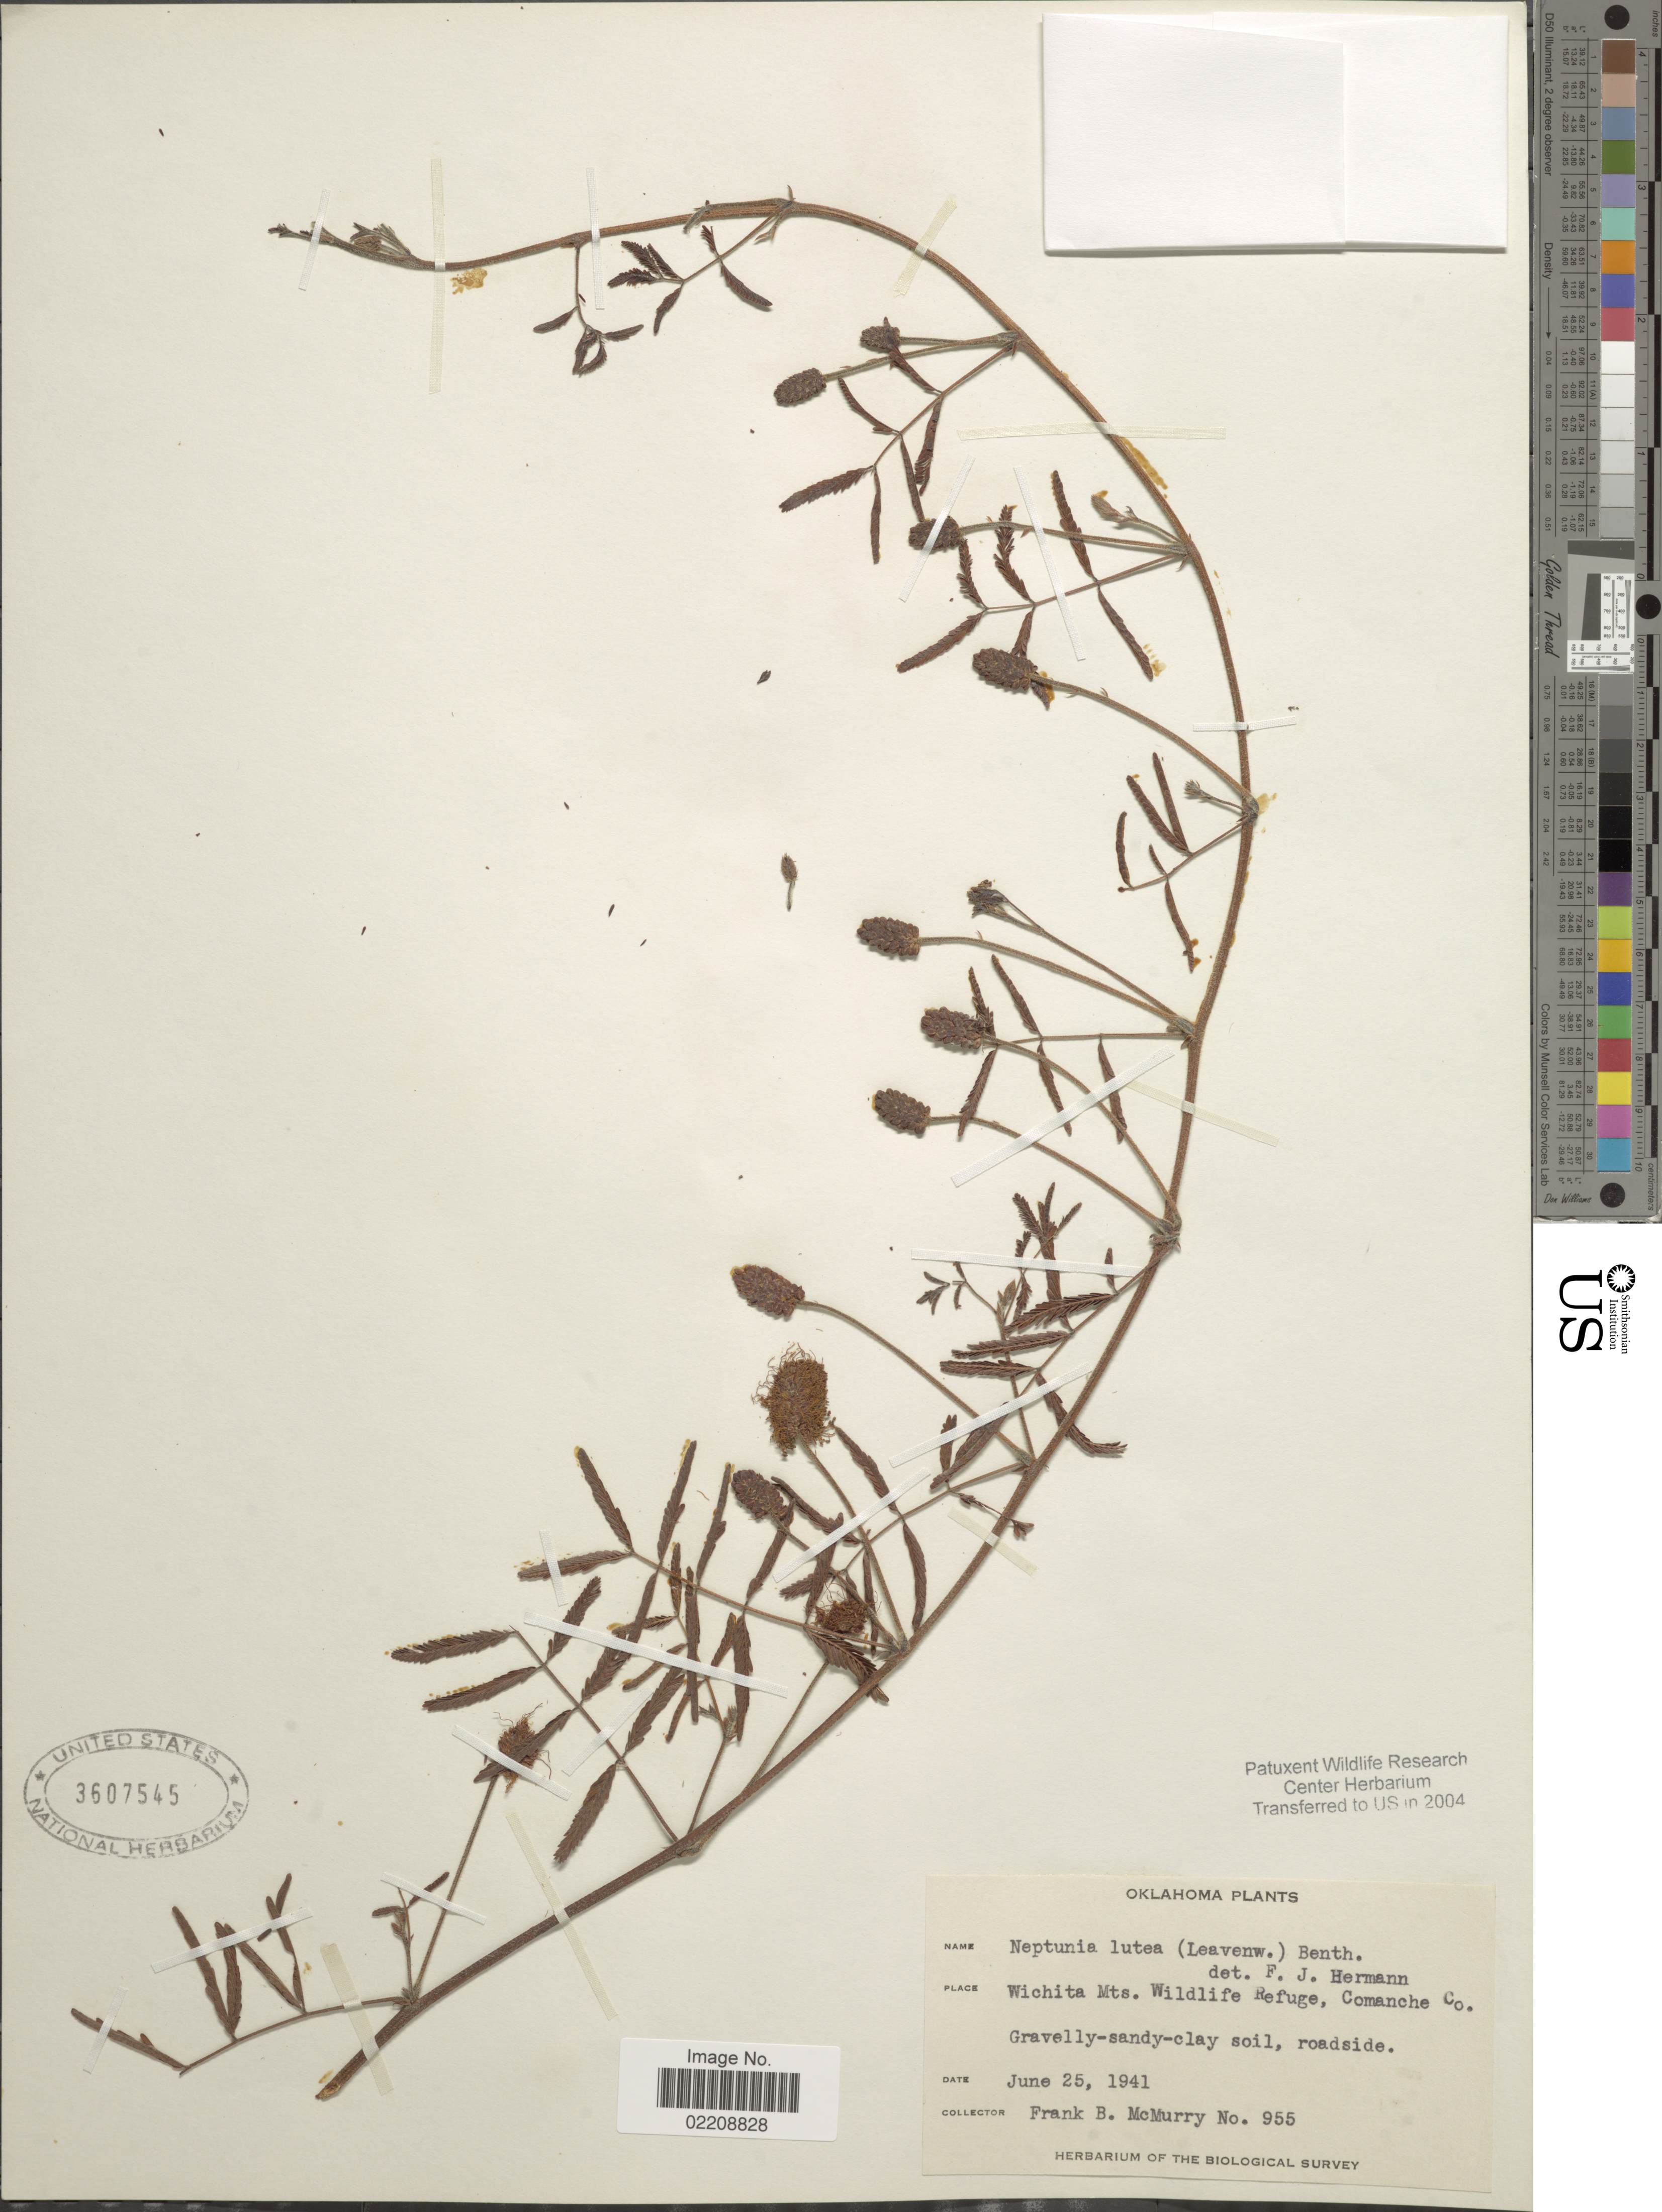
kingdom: Plantae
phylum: Tracheophyta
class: Magnoliopsida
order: Fabales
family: Fabaceae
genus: Neptunia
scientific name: Neptunia lutea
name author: (Leavenw.) Benth.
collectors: F. B. McMurry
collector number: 955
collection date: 1941-06-25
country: United States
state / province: Oklahoma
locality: Wichita Mts., Wildlife Refuge, Comanche Co.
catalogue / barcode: US 3607545